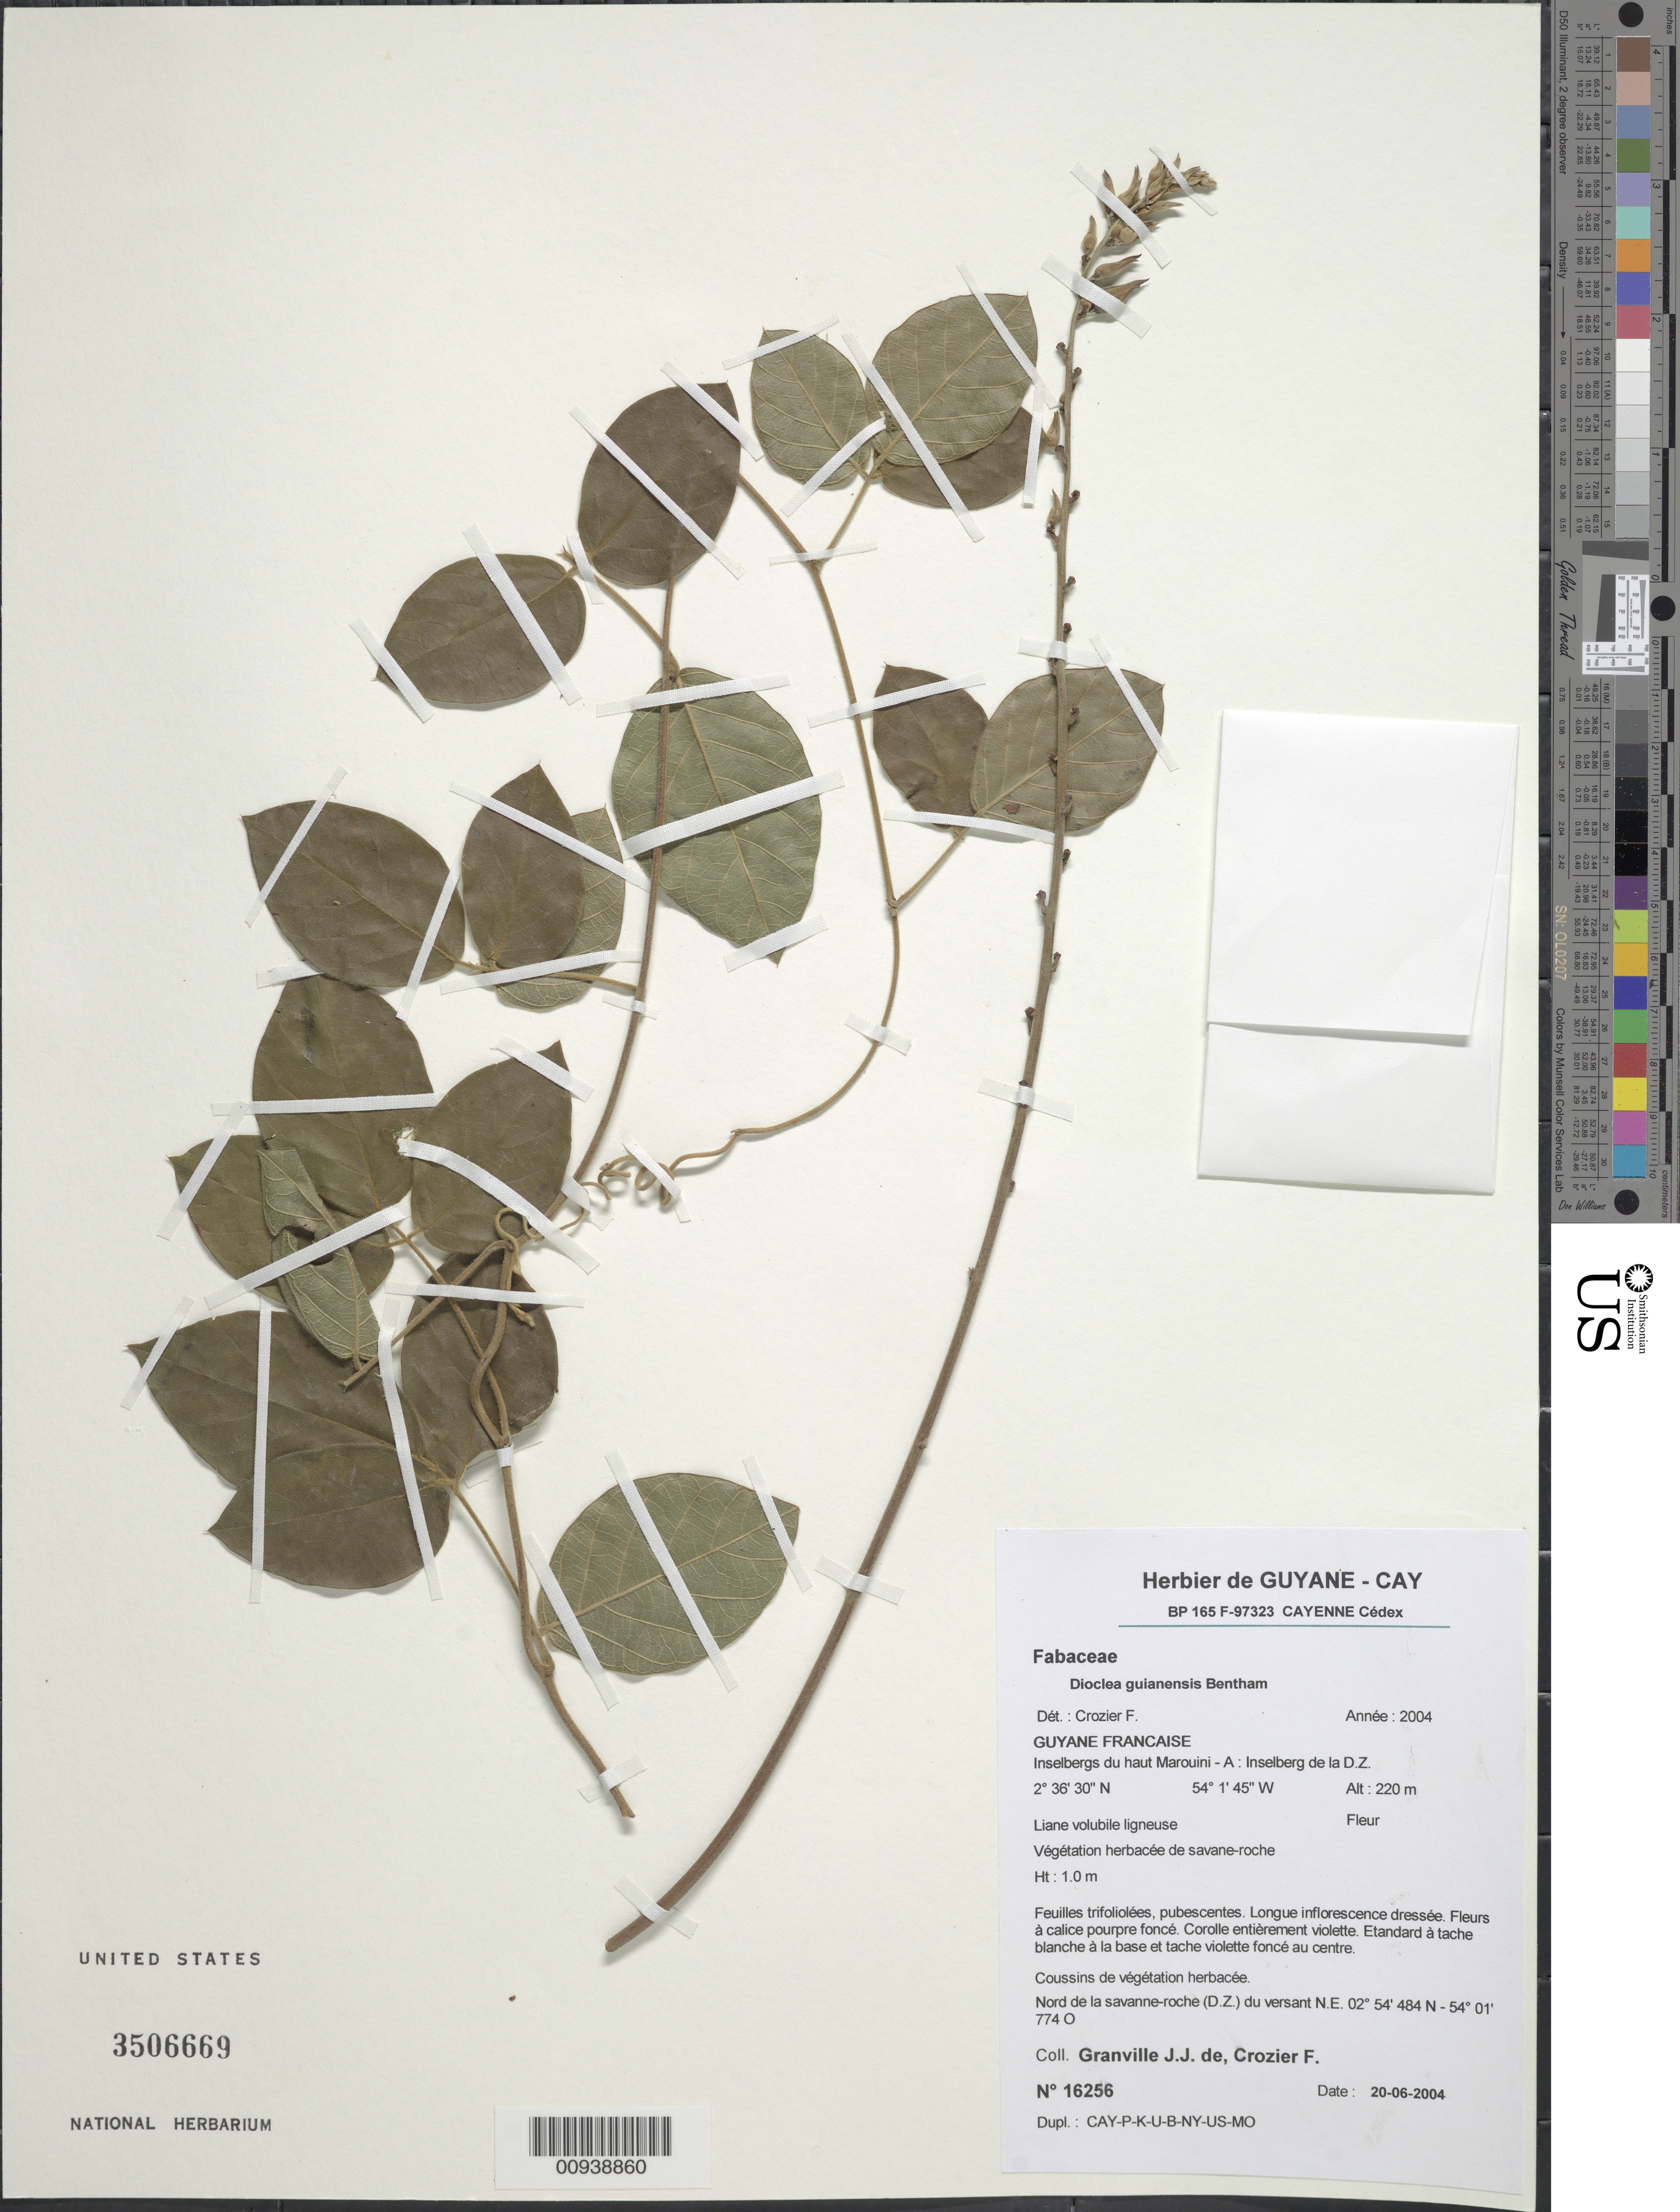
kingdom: Plantae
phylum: Tracheophyta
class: Magnoliopsida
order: Fabales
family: Fabaceae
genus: Dioclea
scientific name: Dioclea guianensis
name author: Benth.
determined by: Crozier, F.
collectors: J.-J. de Granville & F. Crozier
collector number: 16256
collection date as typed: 20-Jun-04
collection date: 2004-06-20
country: French Guiana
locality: Haut Marouini-A; Inselberg de la D.Z.; Nord de la savanne-roche (D.Z.) du versant NE 2º54'484"N - 54º1'774"O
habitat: Végétation herbacée de savane-roche, coussins de végétation herbacée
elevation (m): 220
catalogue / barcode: US 3506669